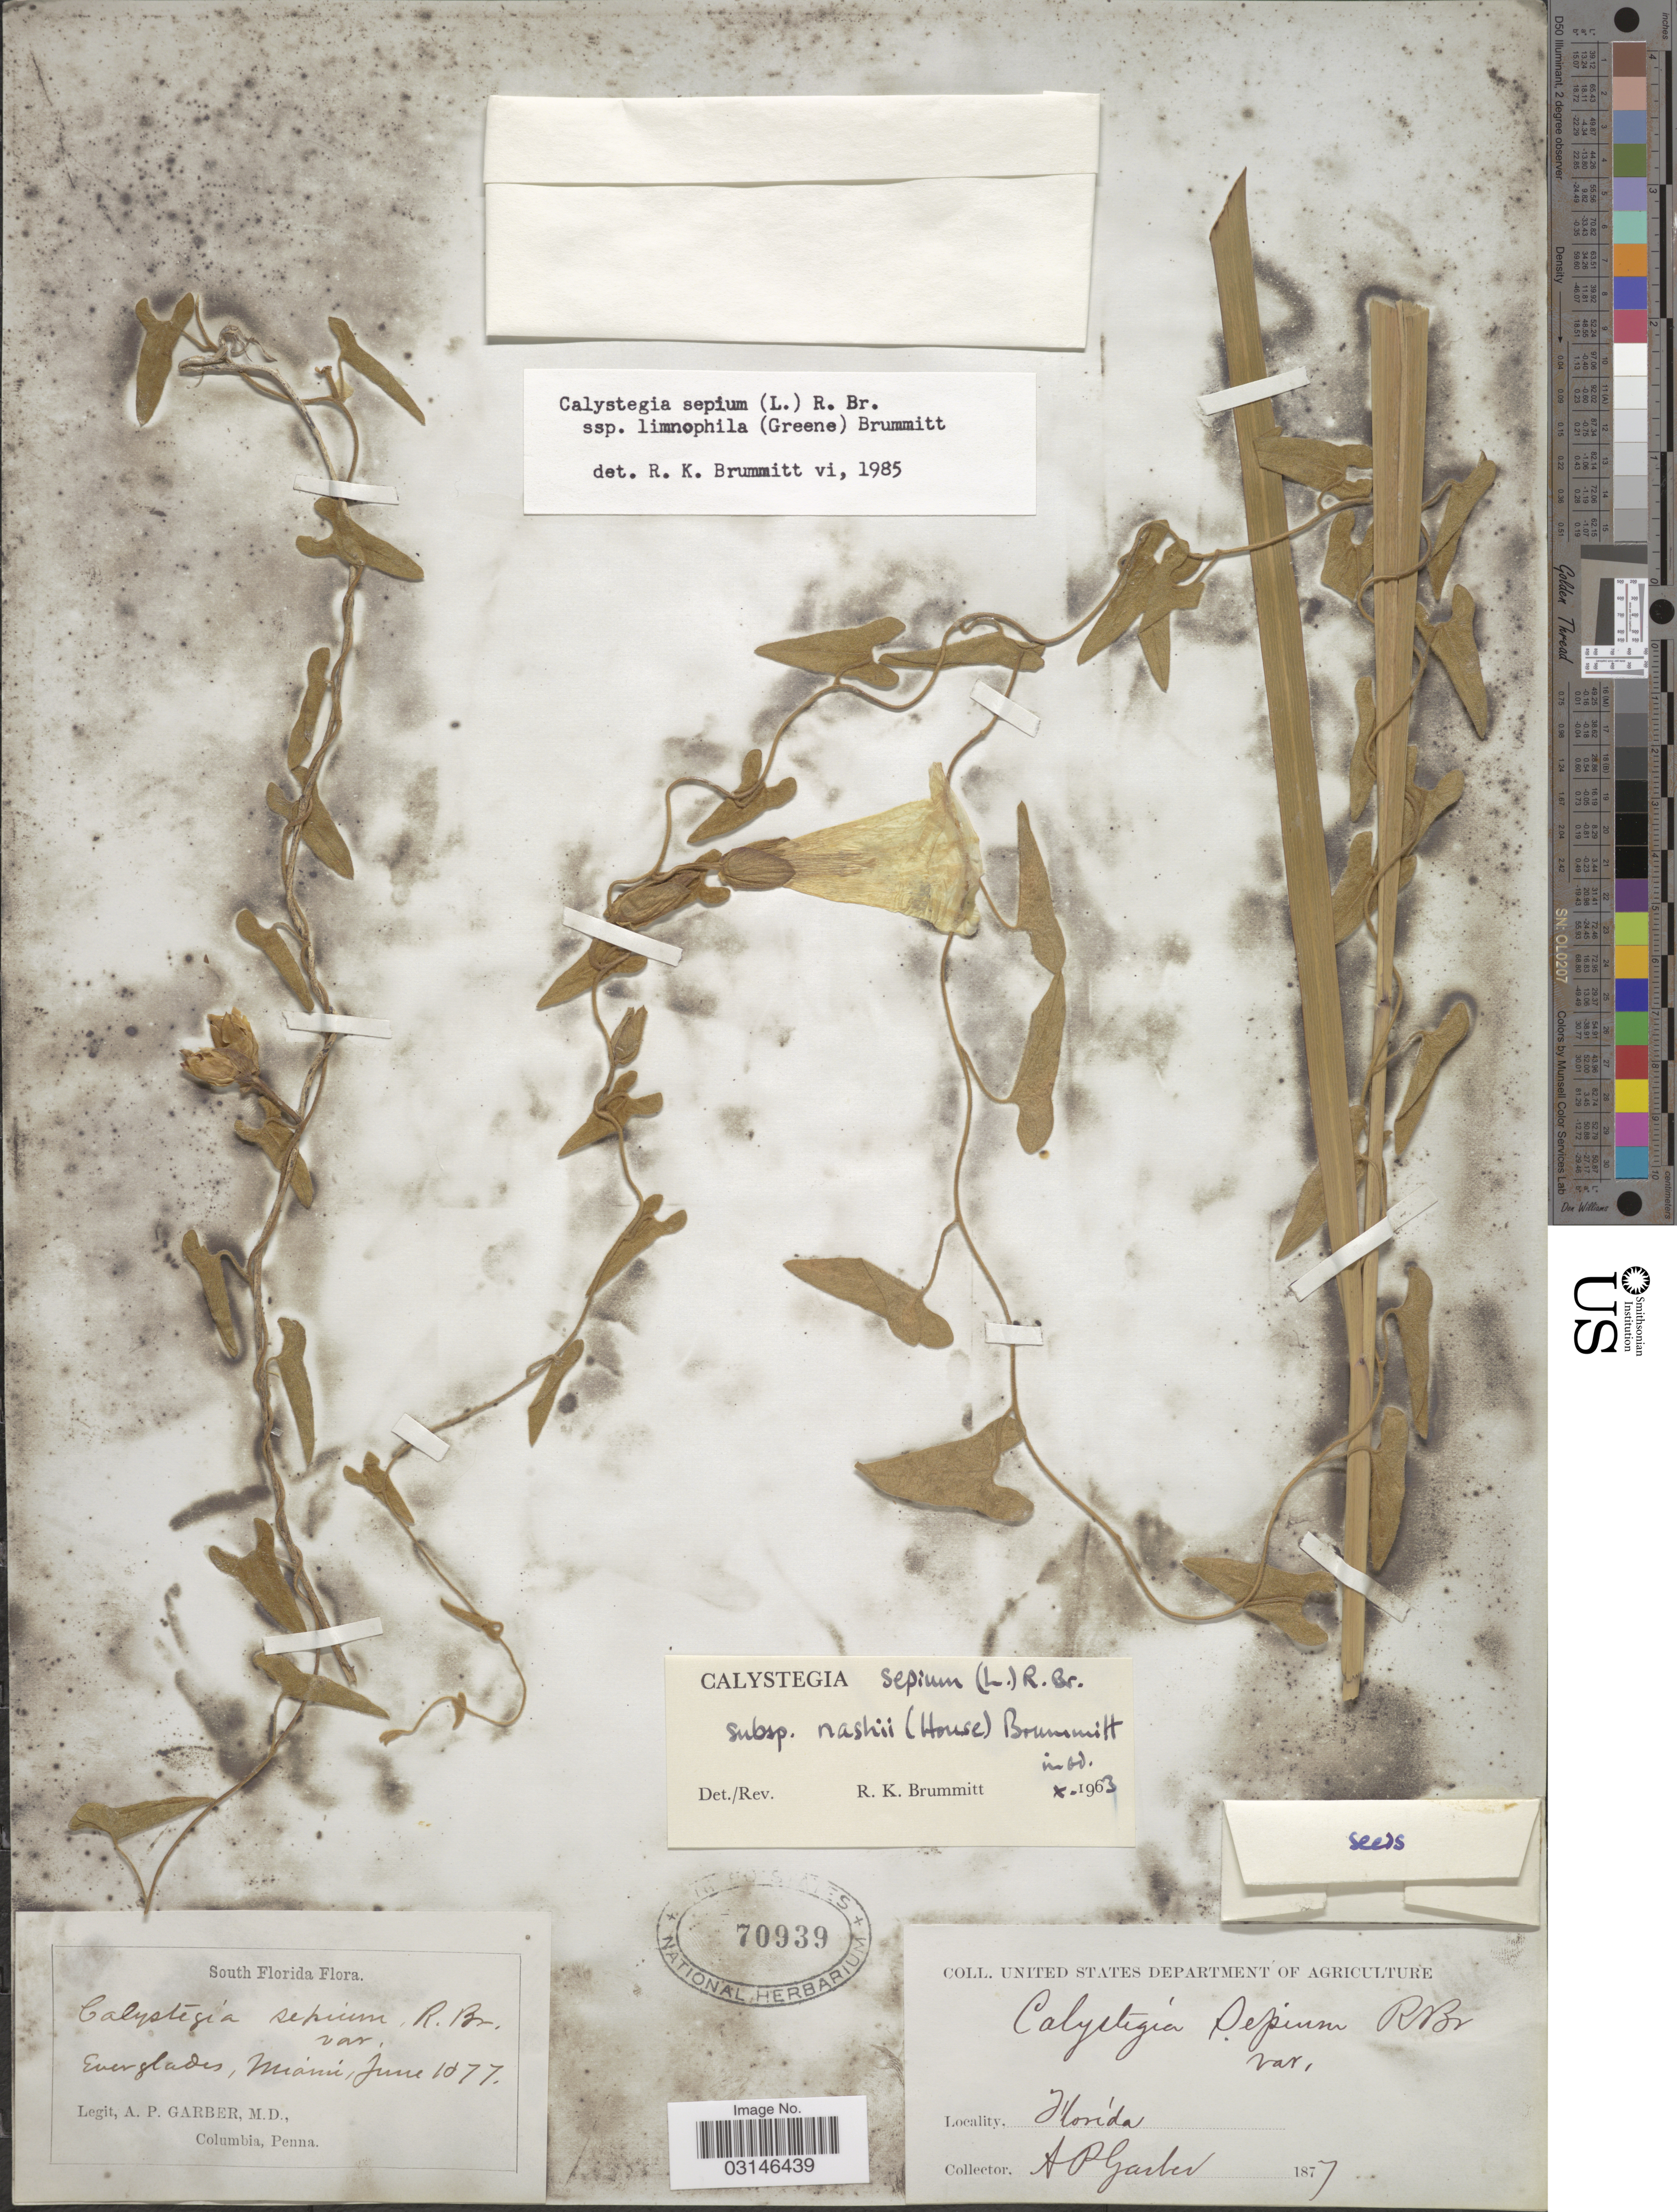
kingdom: Plantae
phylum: Tracheophyta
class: Magnoliopsida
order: Solanales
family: Convolvulaceae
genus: Calystegia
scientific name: Calystegia sepium subsp. limnophila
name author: (Greene) Brummitt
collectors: A. P. Garber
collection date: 1877-06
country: United States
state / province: Florida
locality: South Florida, Everglades, Miami.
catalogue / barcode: US 70939